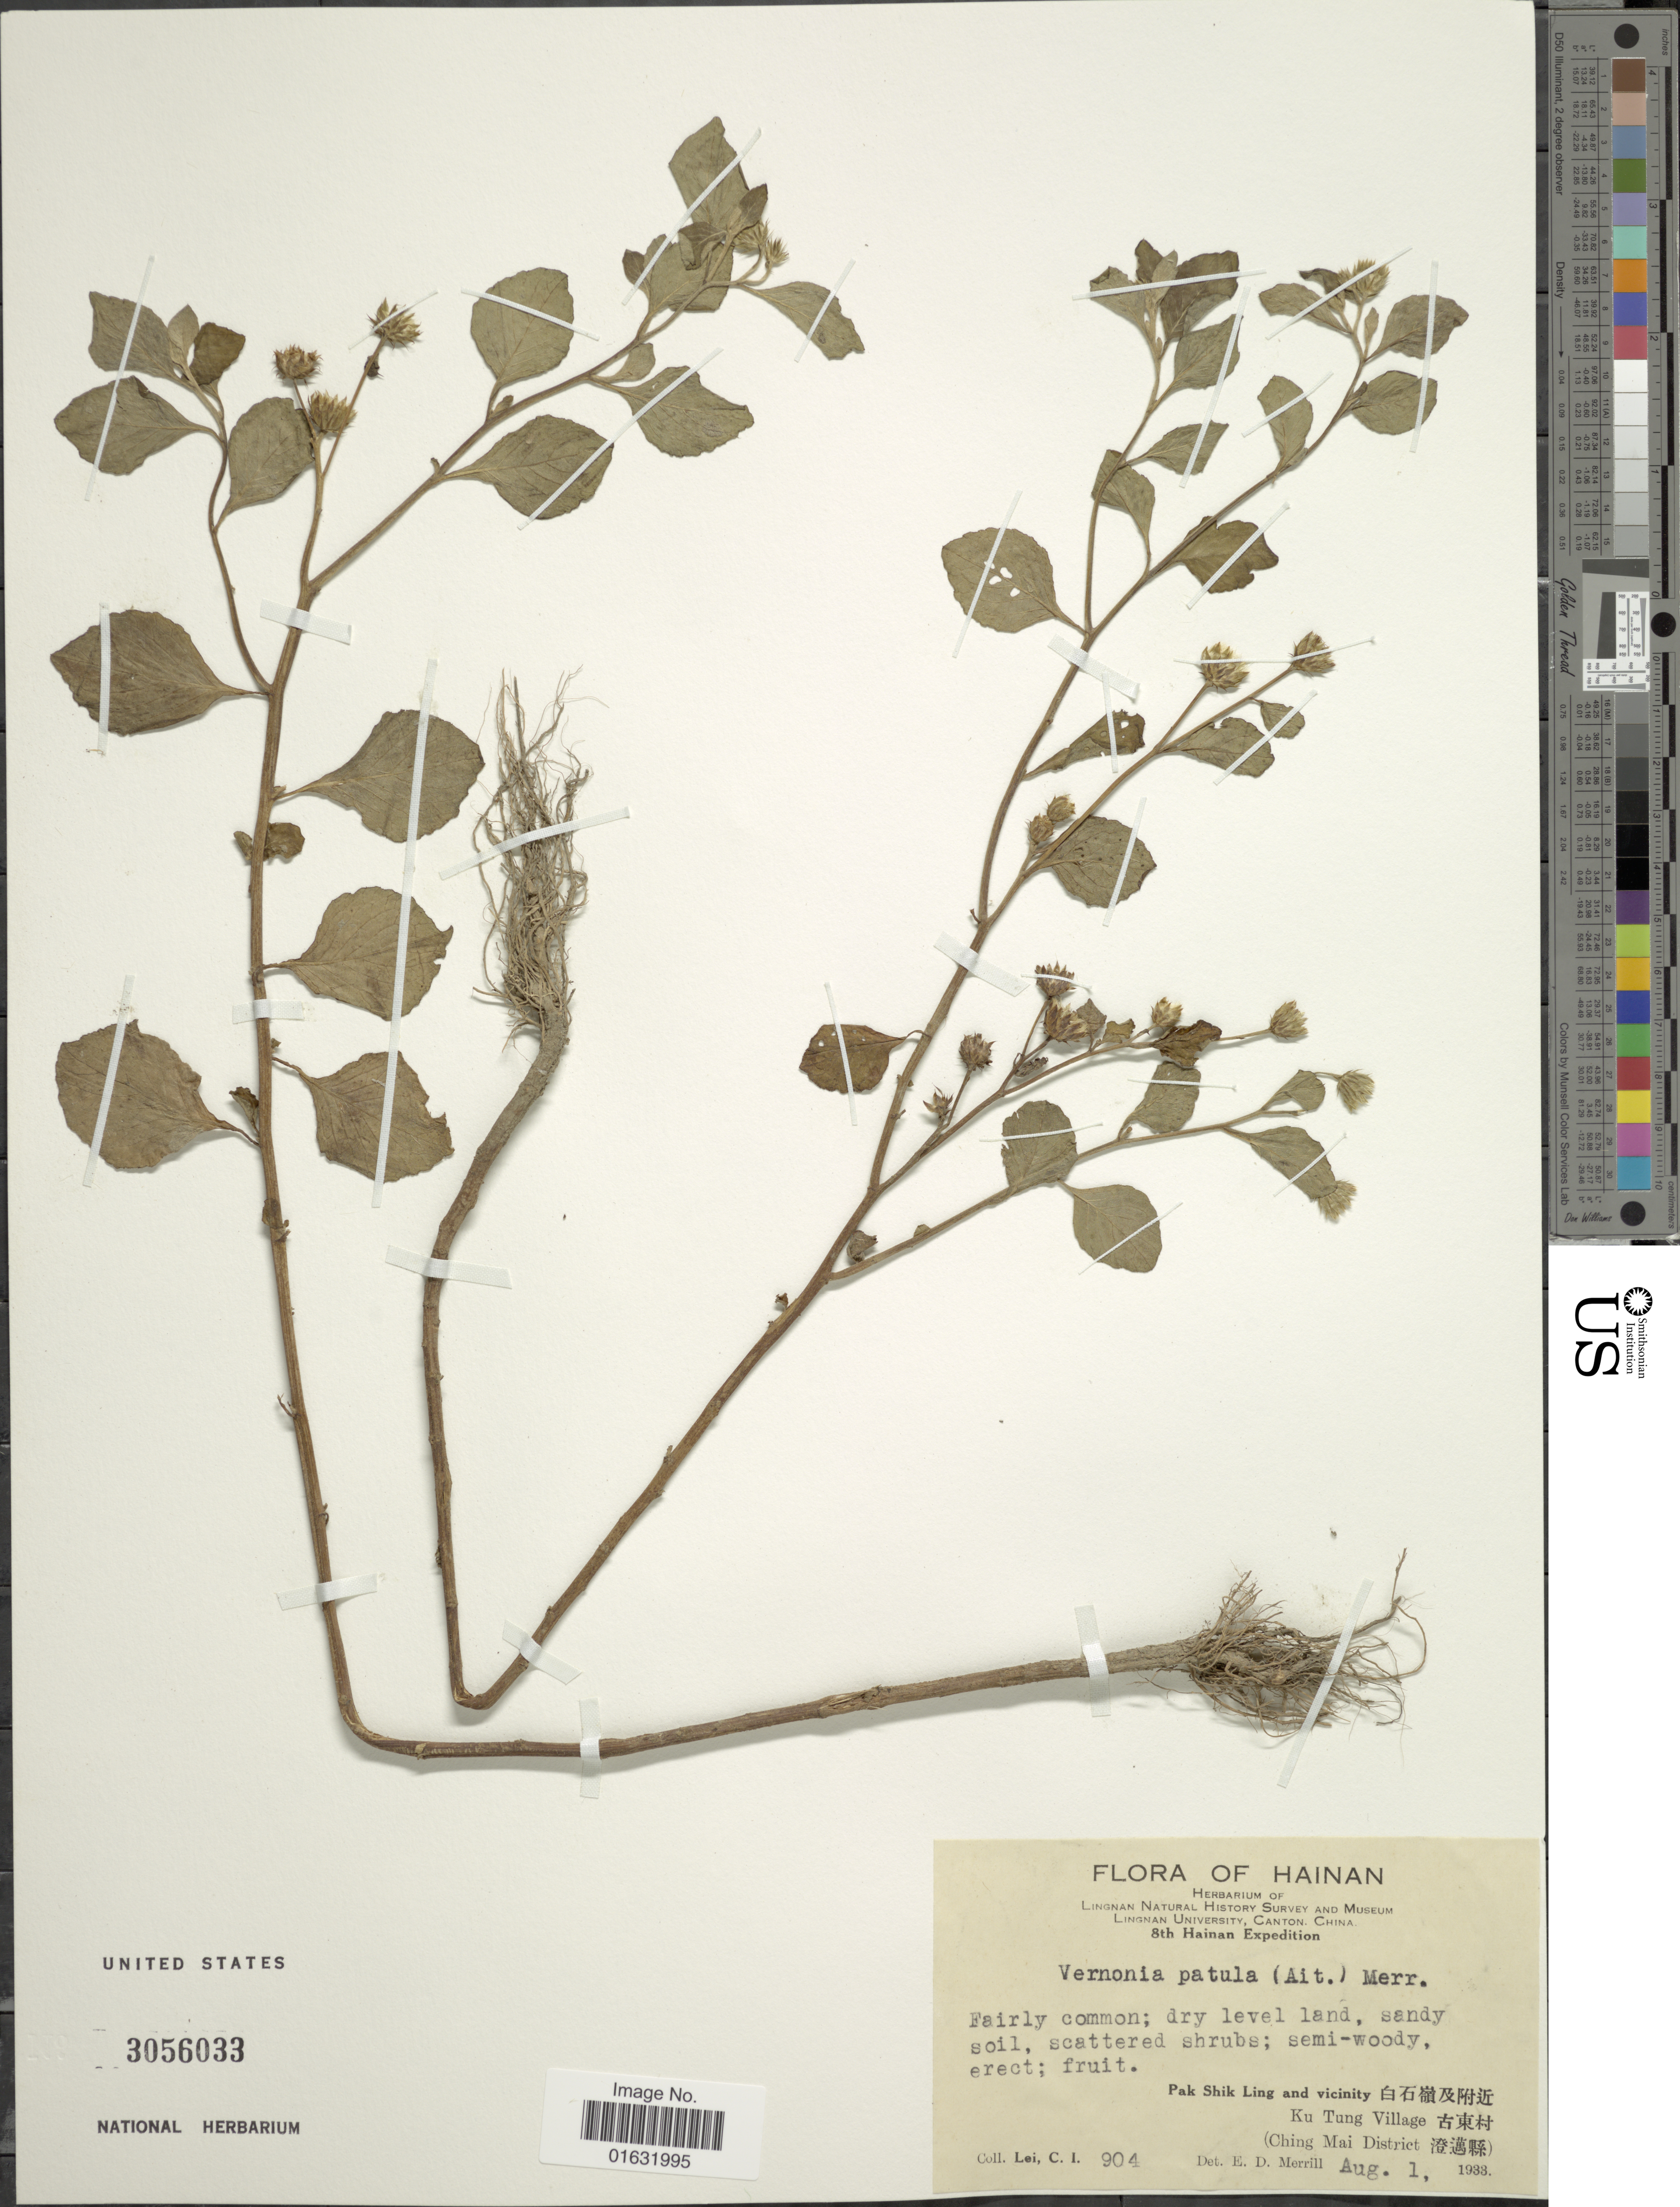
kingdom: Plantae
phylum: Tracheophyta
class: Magnoliopsida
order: Asterales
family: Asteraceae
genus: Cyanthillium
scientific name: Cyanthillium patulum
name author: (Aiton) H. Rob.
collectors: C. I. Lei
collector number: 904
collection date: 1933-08-01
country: China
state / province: Hainan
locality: Hainan, Pak Shik Ling and vincity, Ku Tung Village (Ching Mai District).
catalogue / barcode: US 3056033